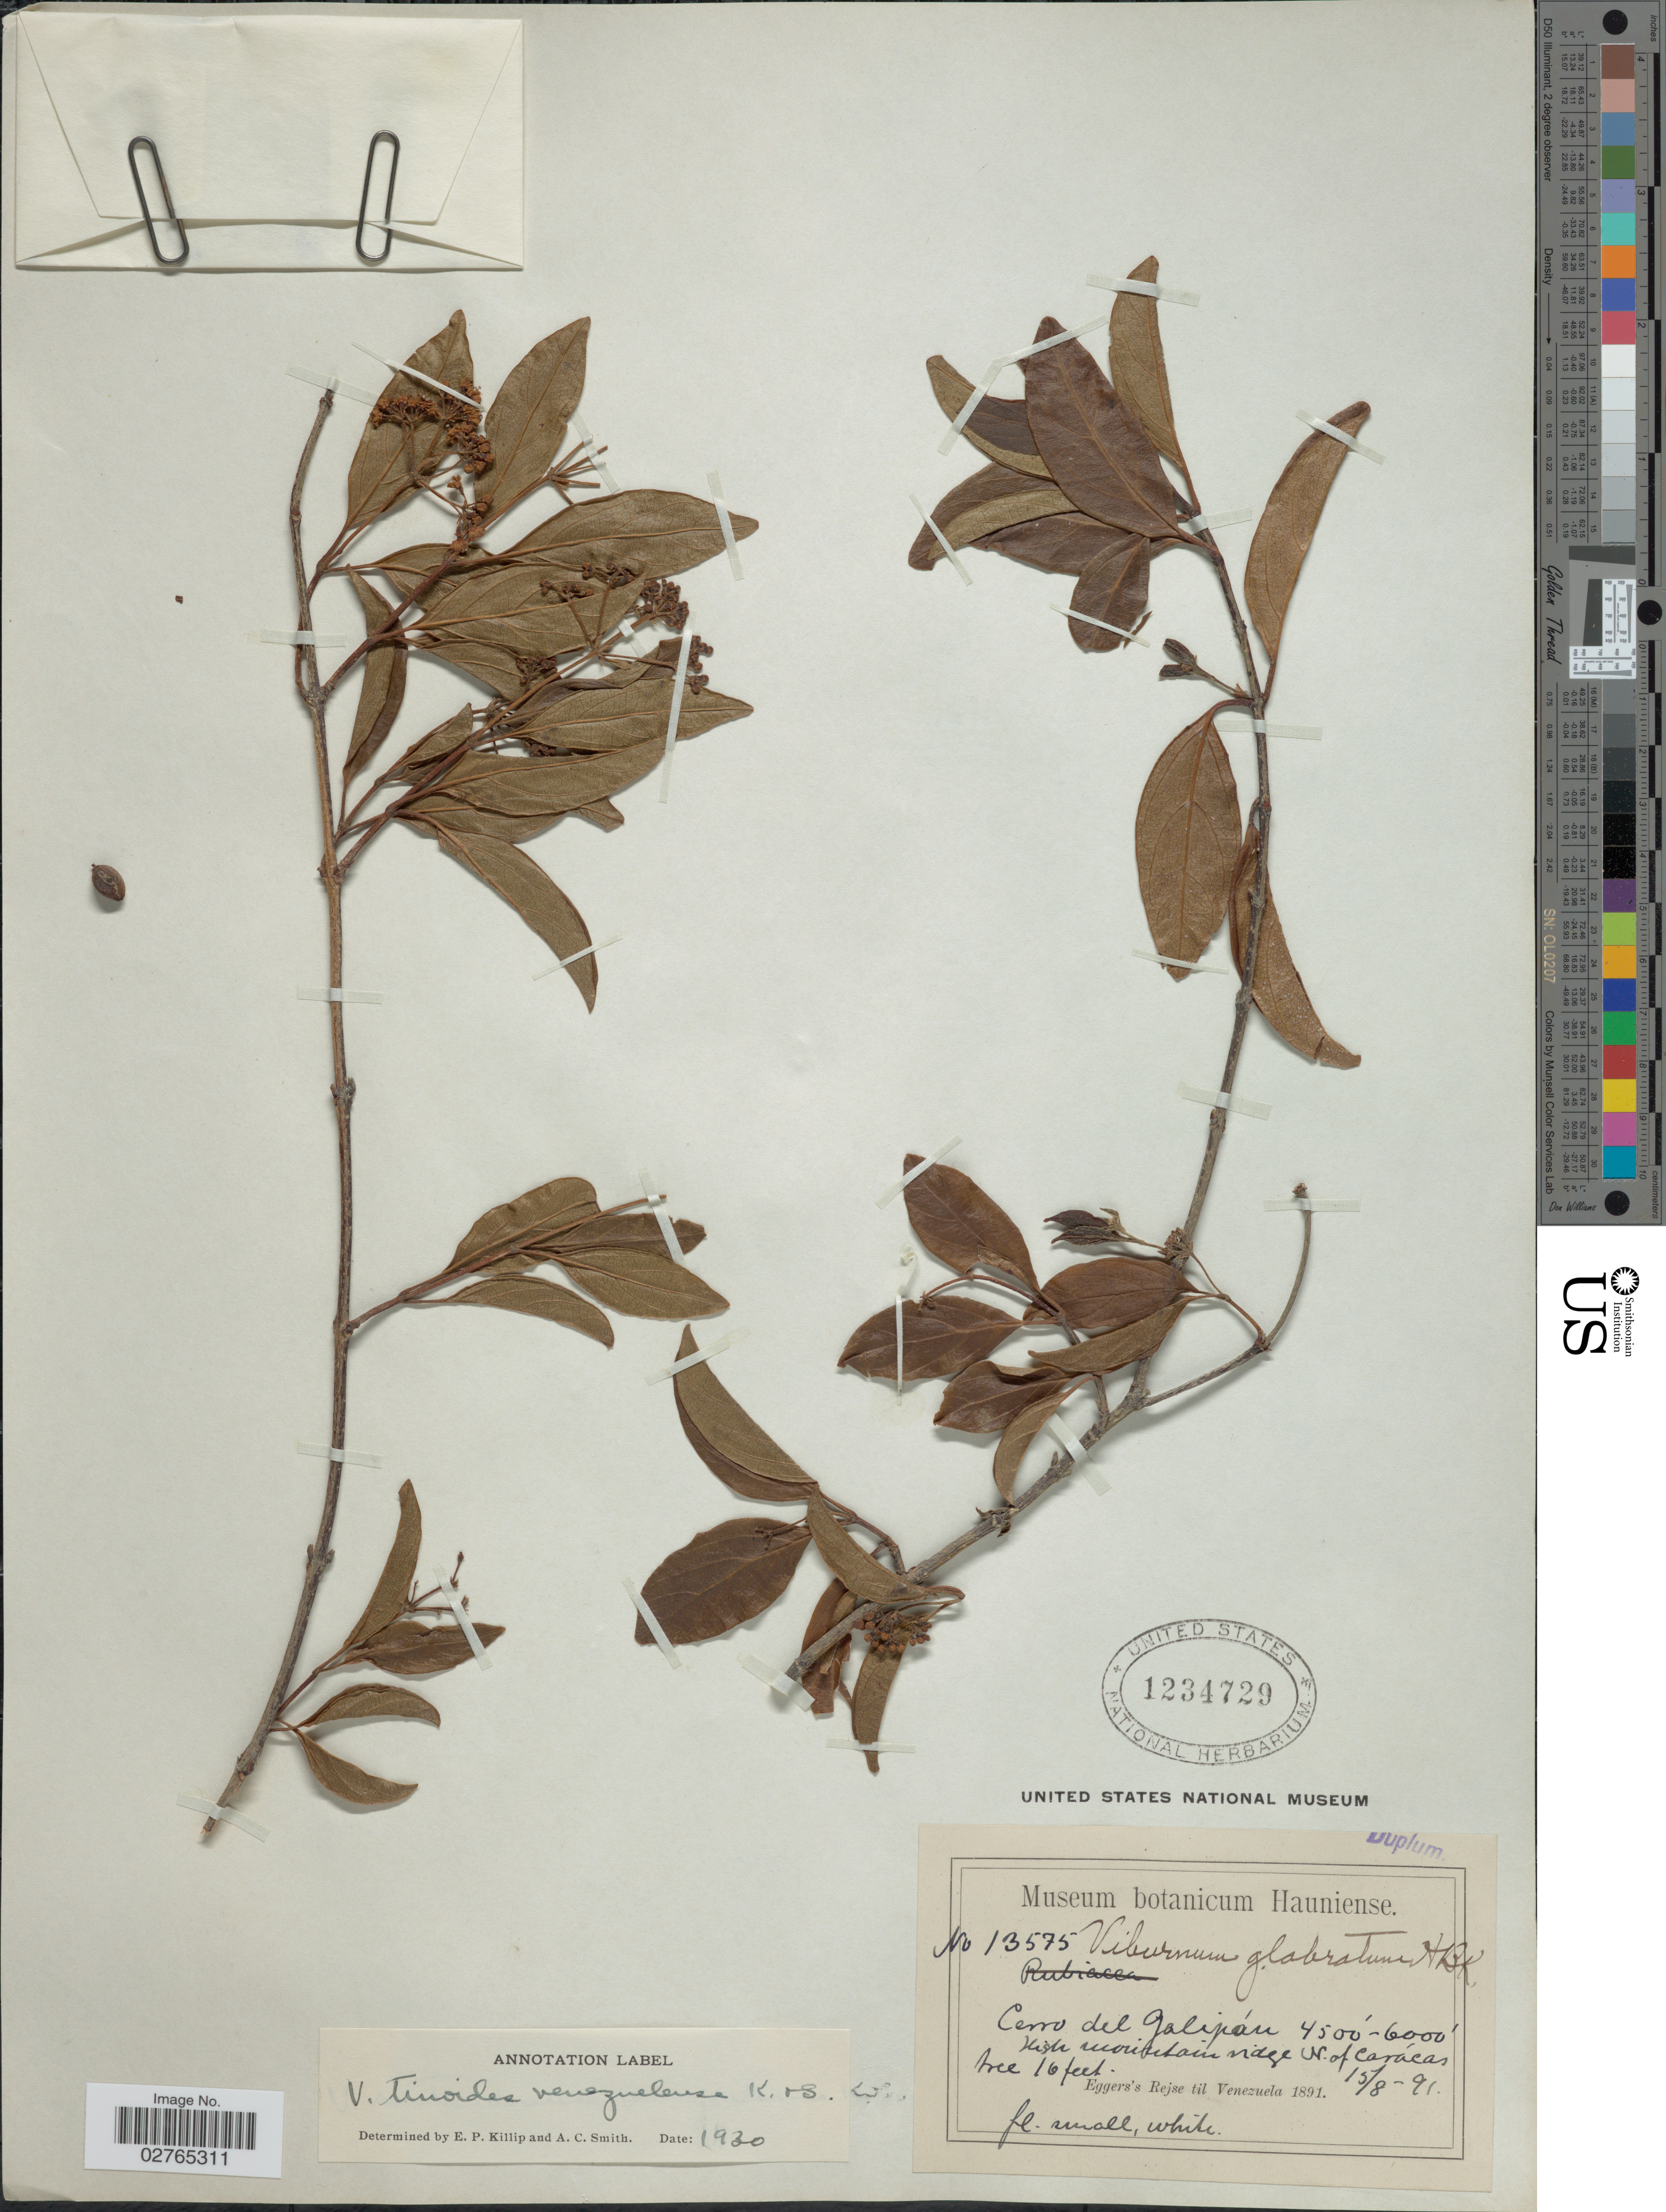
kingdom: Plantae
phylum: Tracheophyta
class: Magnoliopsida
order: Dipsacales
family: Viburnaceae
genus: Viburnum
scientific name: Viburnum tinoides var. venezuelense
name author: L. f.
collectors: -. Eggers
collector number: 13575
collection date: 1891-08-15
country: Venezuela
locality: Cerro del Galipán. High mountain ridge N. of Carácas.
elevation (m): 1372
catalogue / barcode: US 1234729